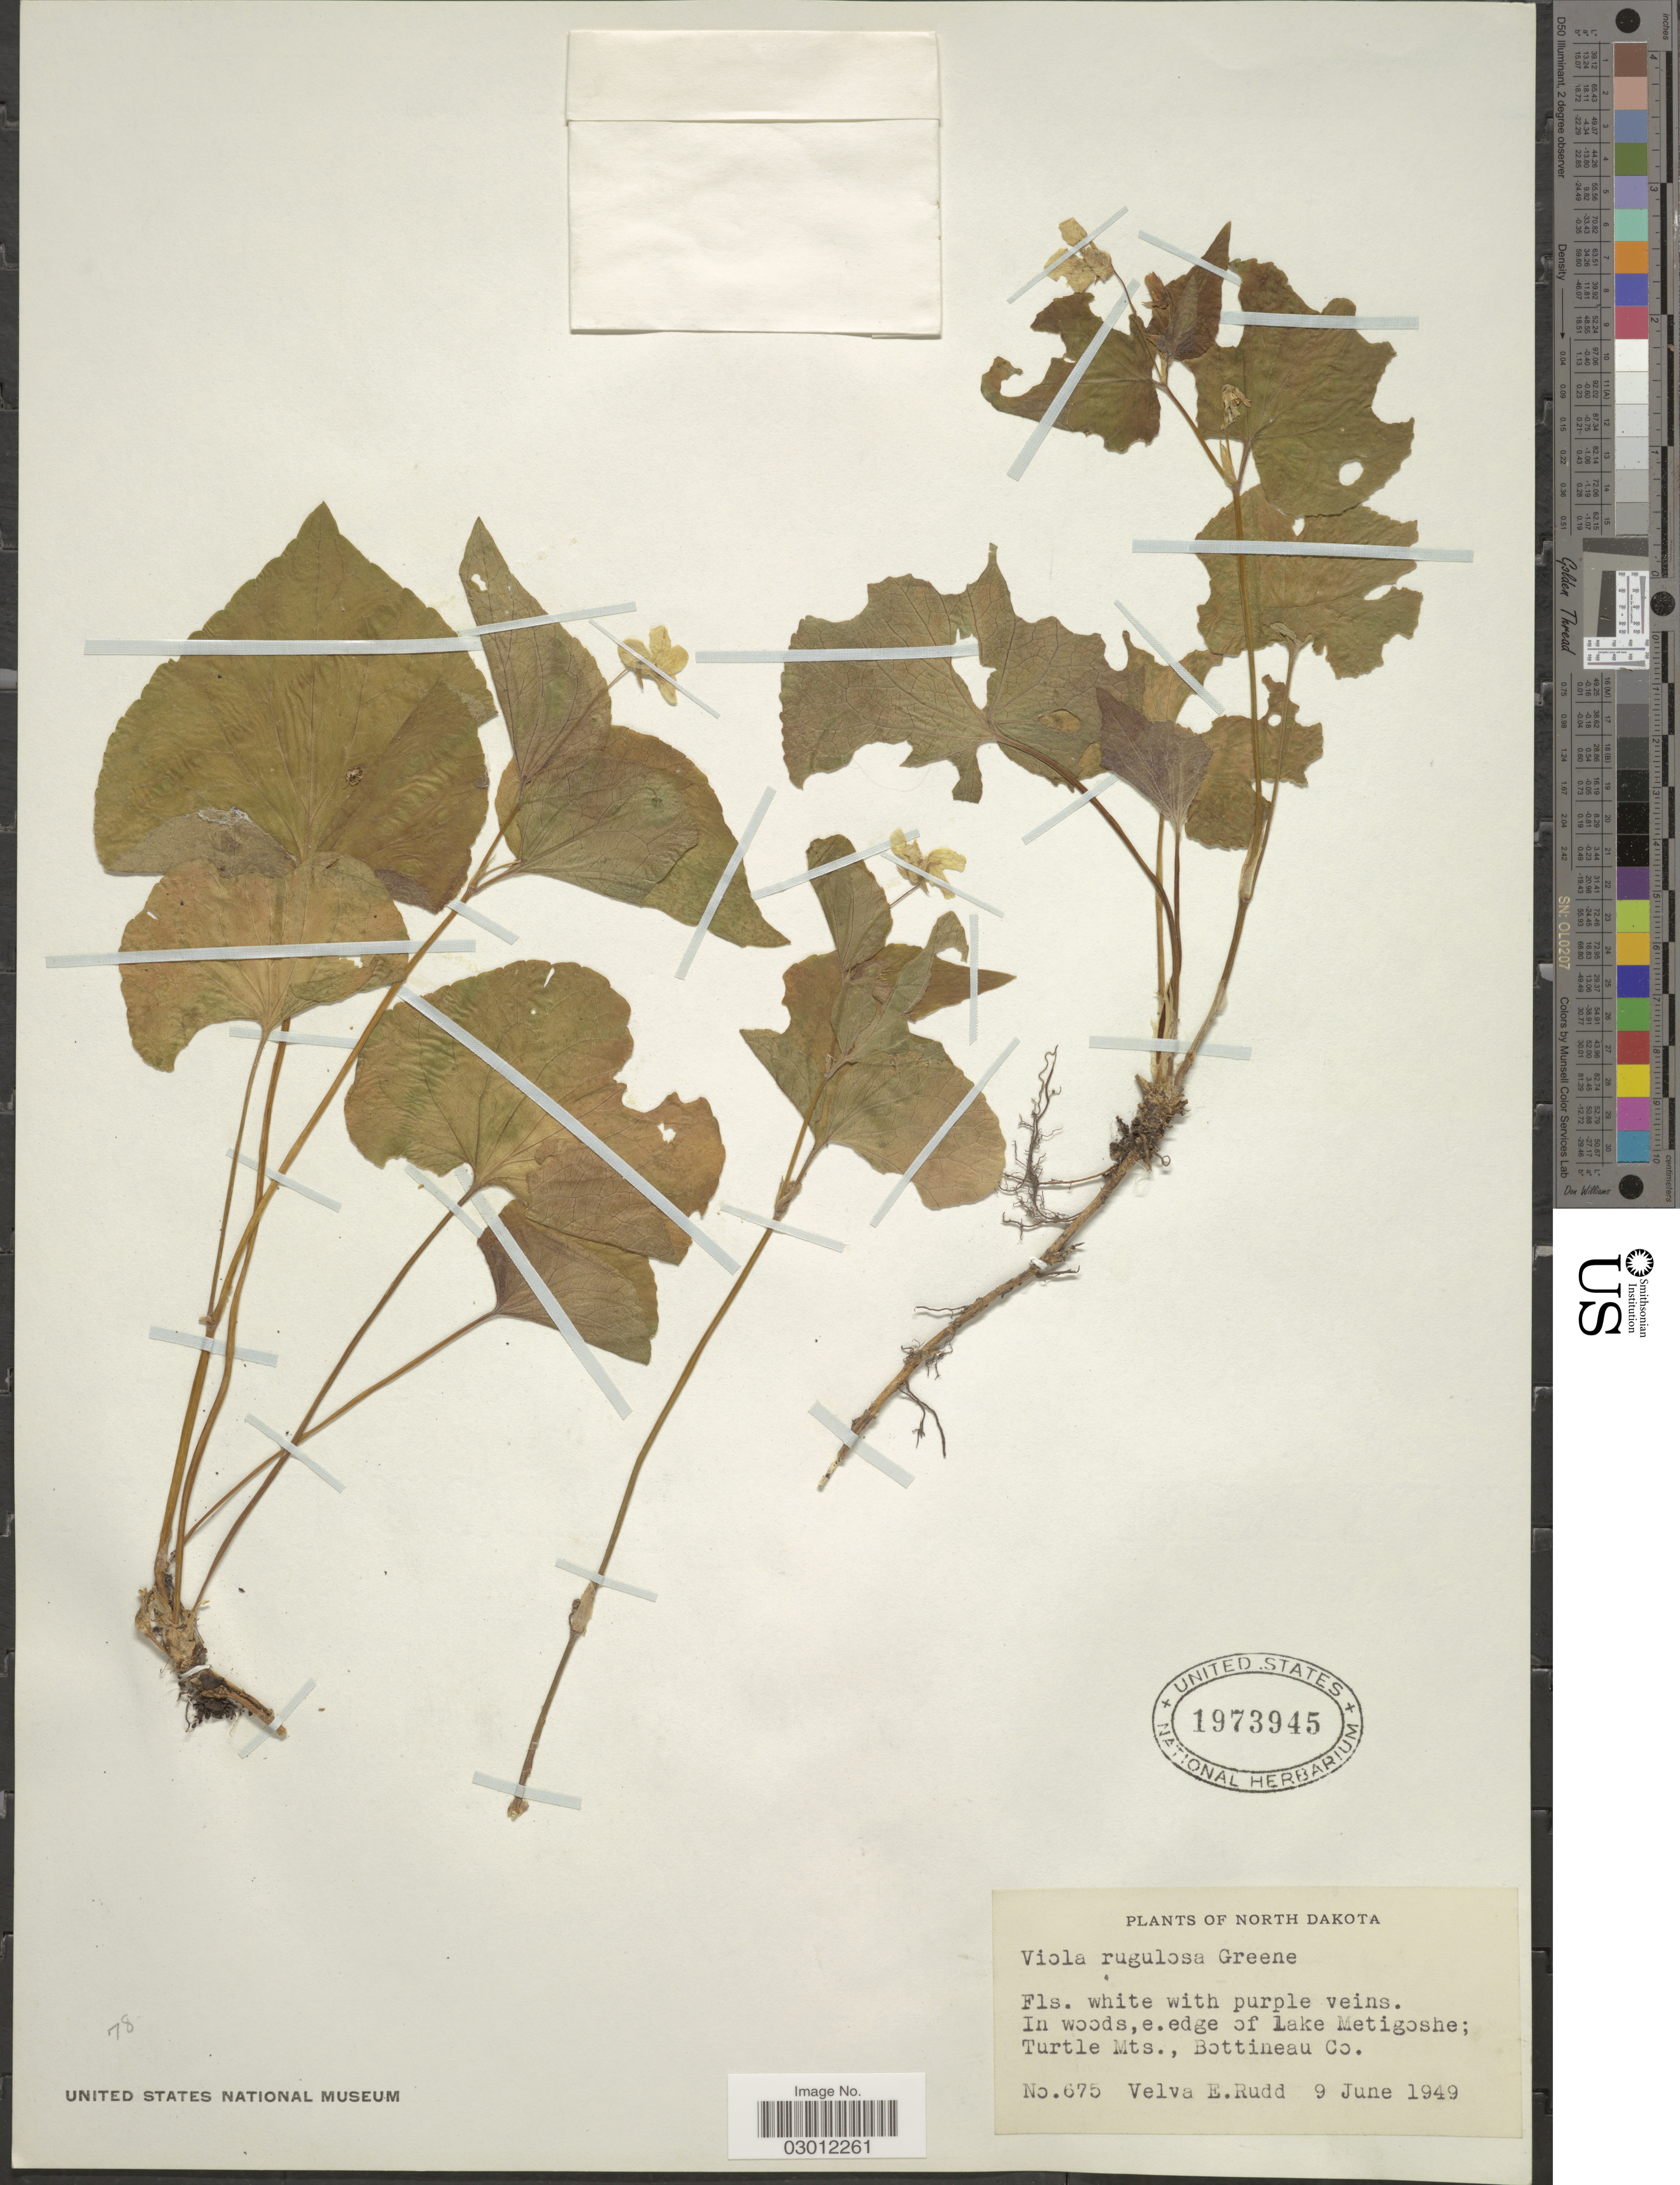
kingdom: Plantae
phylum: Tracheophyta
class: Magnoliopsida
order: Malpighiales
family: Violaceae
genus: Viola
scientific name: Viola canadensis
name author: L.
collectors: V. E. Rudd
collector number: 675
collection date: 1949-06-09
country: United States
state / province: North Dakota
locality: In woods, e. edge of Lake Metigoshe; Turtle Mts., Bottineau Co.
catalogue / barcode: US 1973945